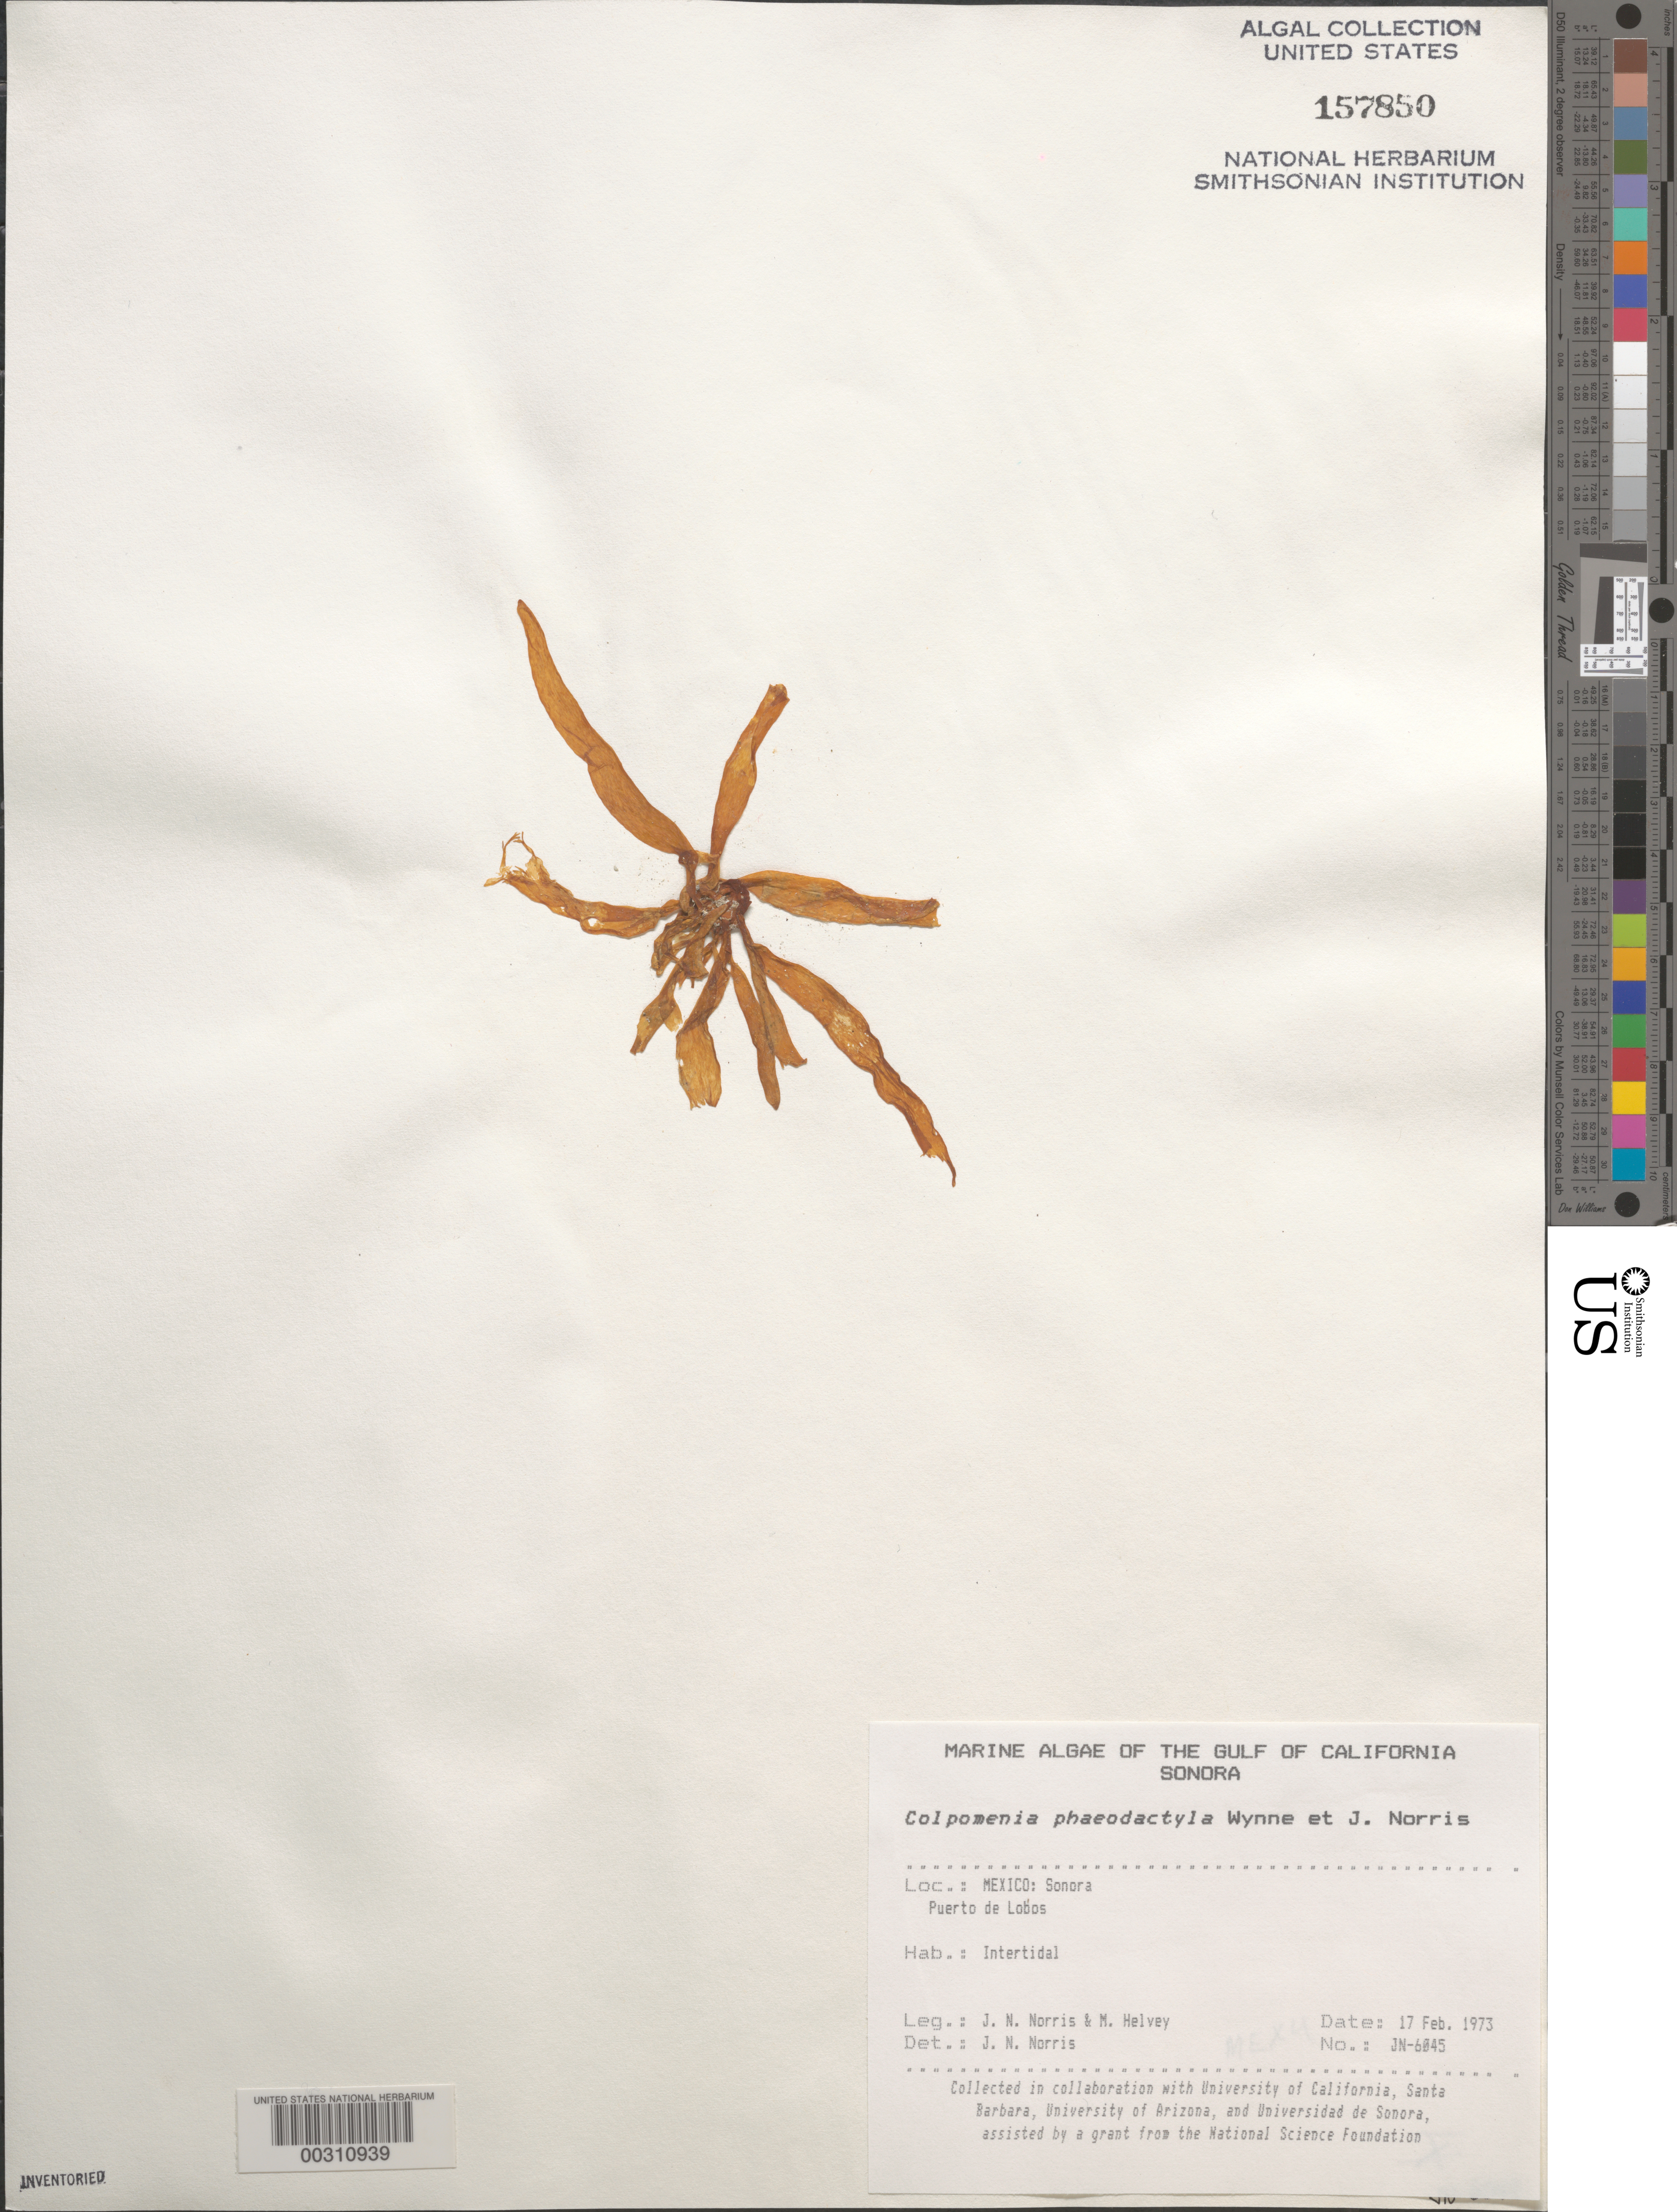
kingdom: Chromista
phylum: Ochrophyta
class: Phaeophyceae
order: Scytosiphonales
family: Scytosiphonaceae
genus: Dactylosiphon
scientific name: Dactylosiphon durvillei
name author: (Bory) Santiañez et al.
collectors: J. N. Norris & M. Helvey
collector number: JN-6045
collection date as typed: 17 Feb 1973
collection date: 1973-02-17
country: Mexico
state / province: Sonora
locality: Puerto de Lobos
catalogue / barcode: US 157850